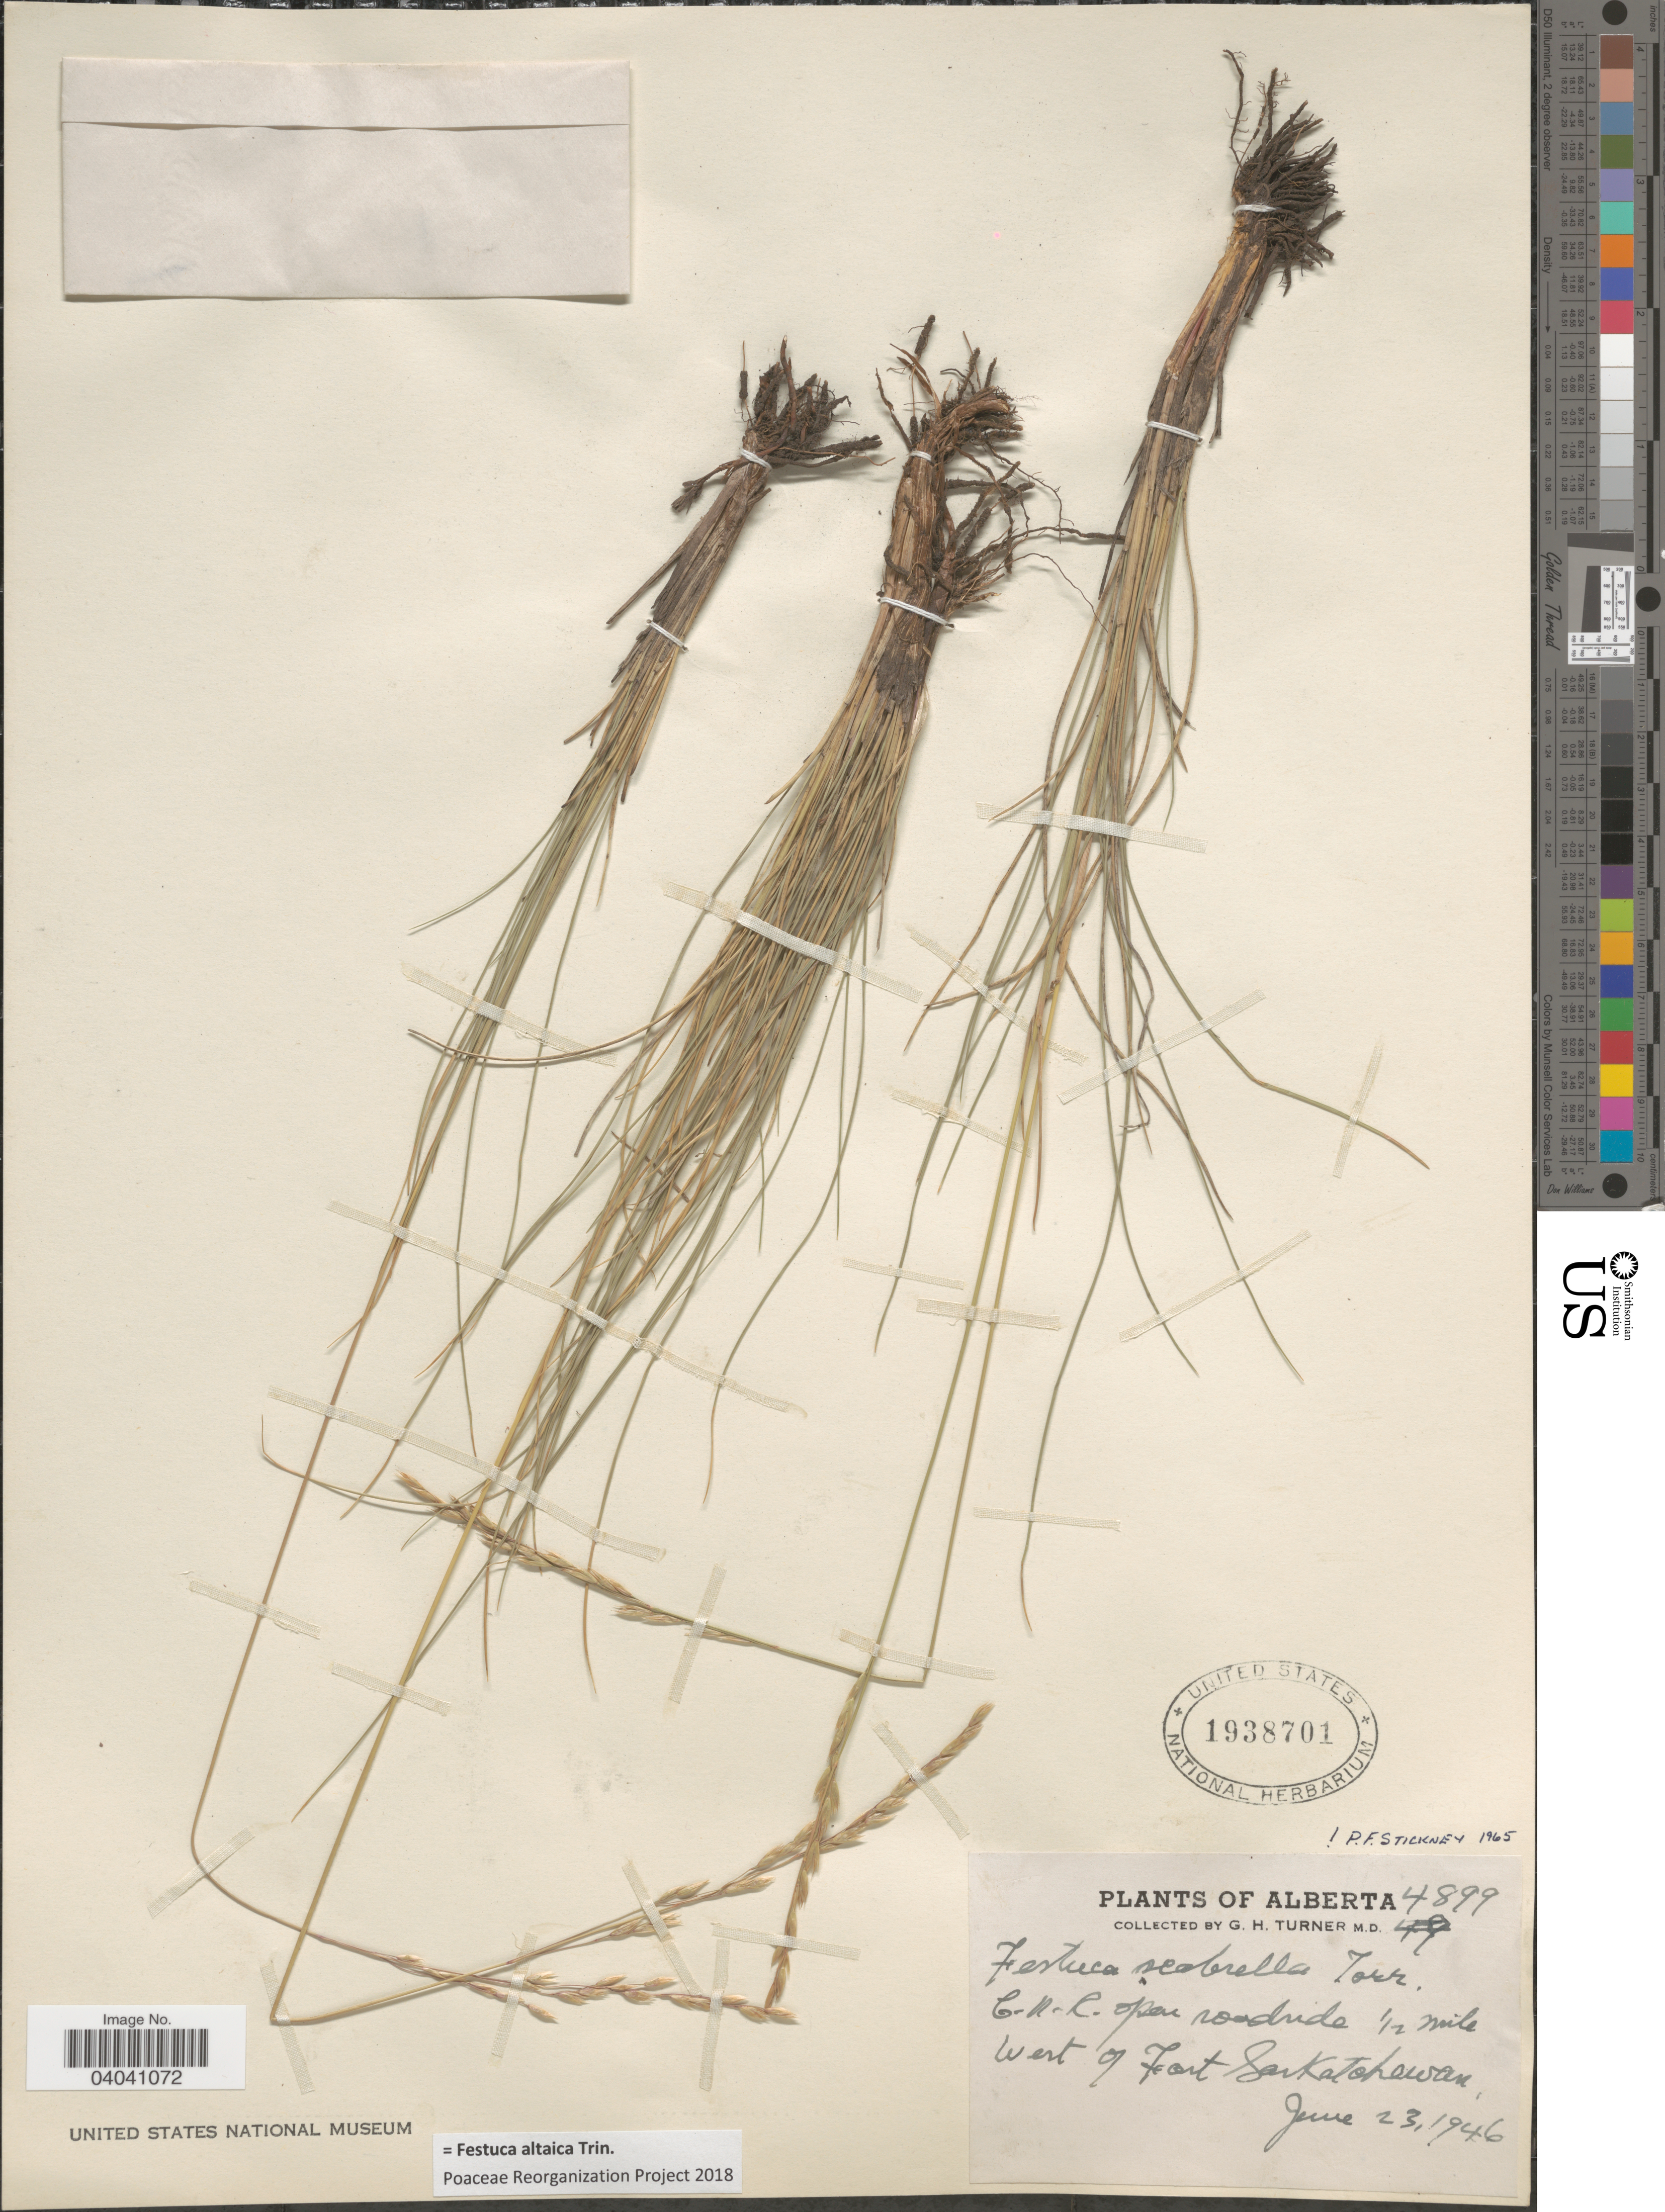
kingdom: Plantae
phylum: Tracheophyta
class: Liliopsida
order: Poales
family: Poaceae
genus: Festuca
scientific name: Festuca altaica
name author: Trin.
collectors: G. H. Turner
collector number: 4899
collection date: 1946-06-23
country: Canada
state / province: Alberta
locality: C.N.R. open roadside ½ mile west of Fort Saskatchewan.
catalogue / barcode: US 1938701